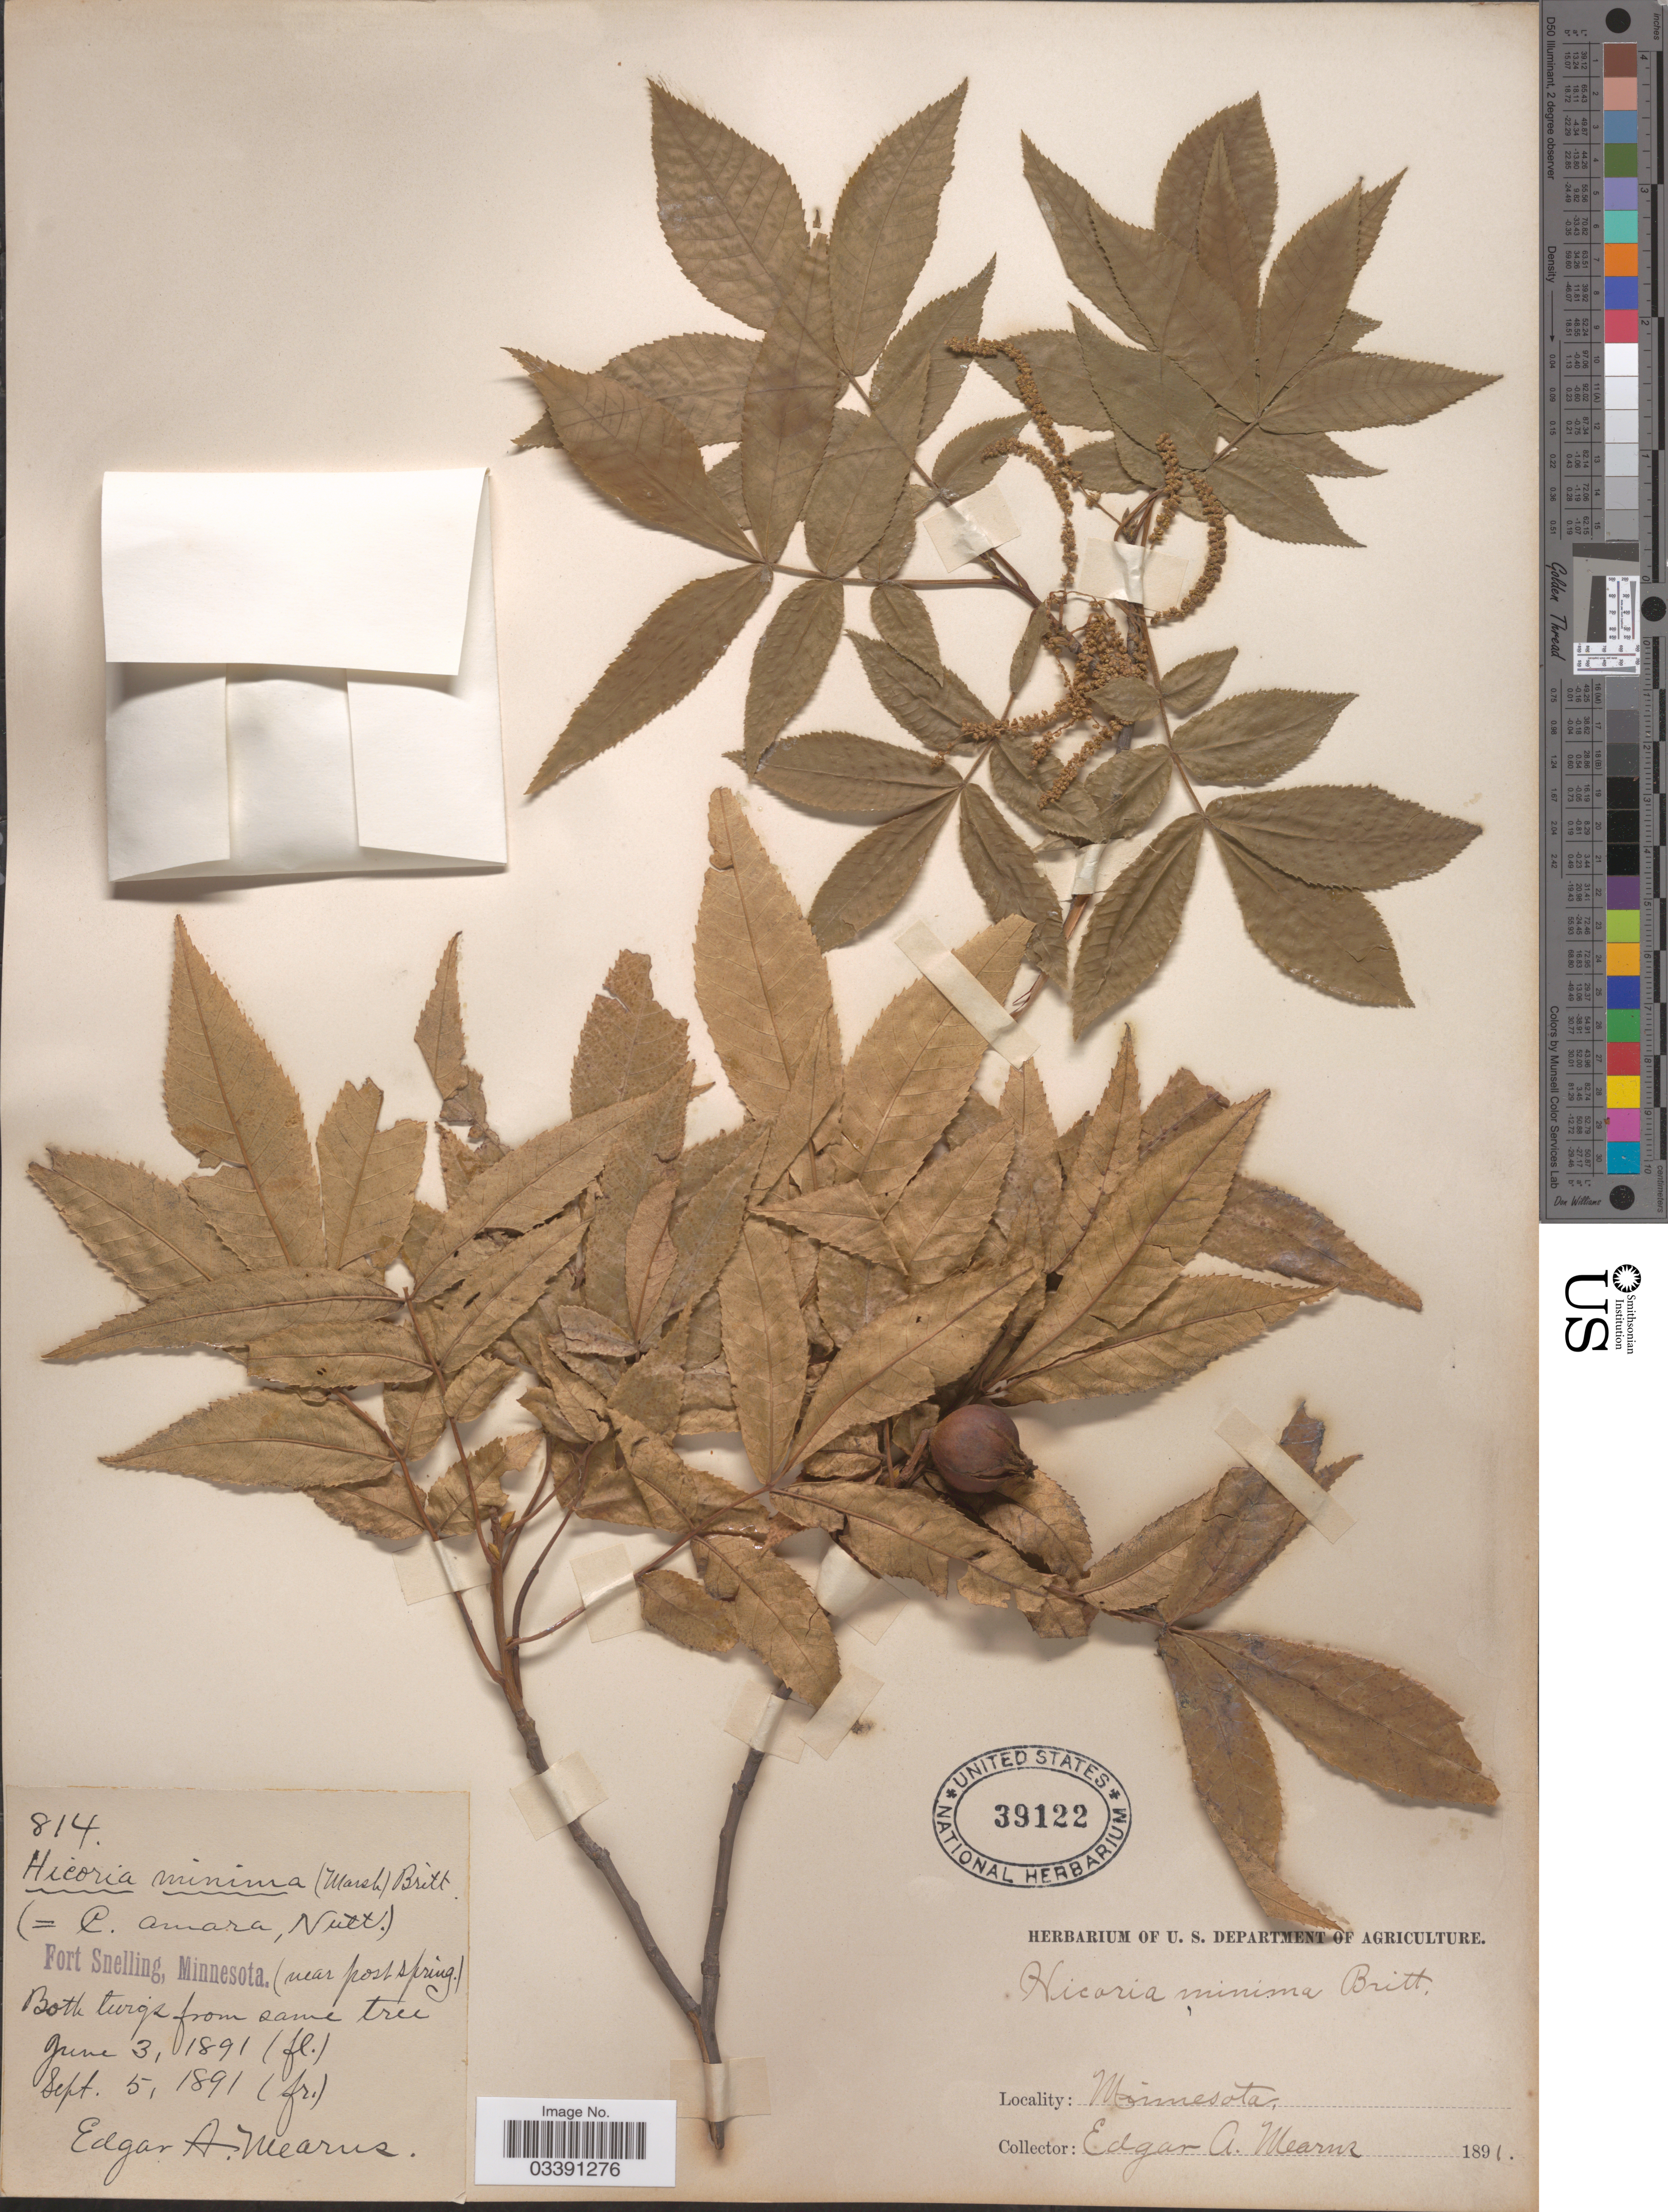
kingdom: Plantae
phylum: Tracheophyta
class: Magnoliopsida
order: Fagales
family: Juglandaceae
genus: Carya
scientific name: Carya cordiformis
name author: (Wangenh.) K. Koch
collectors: E. A. Mearns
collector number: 814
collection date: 1891-06-03/1891-09-05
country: United States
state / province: Minnesota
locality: Fort Snelling (near post spring).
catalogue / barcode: US 39122